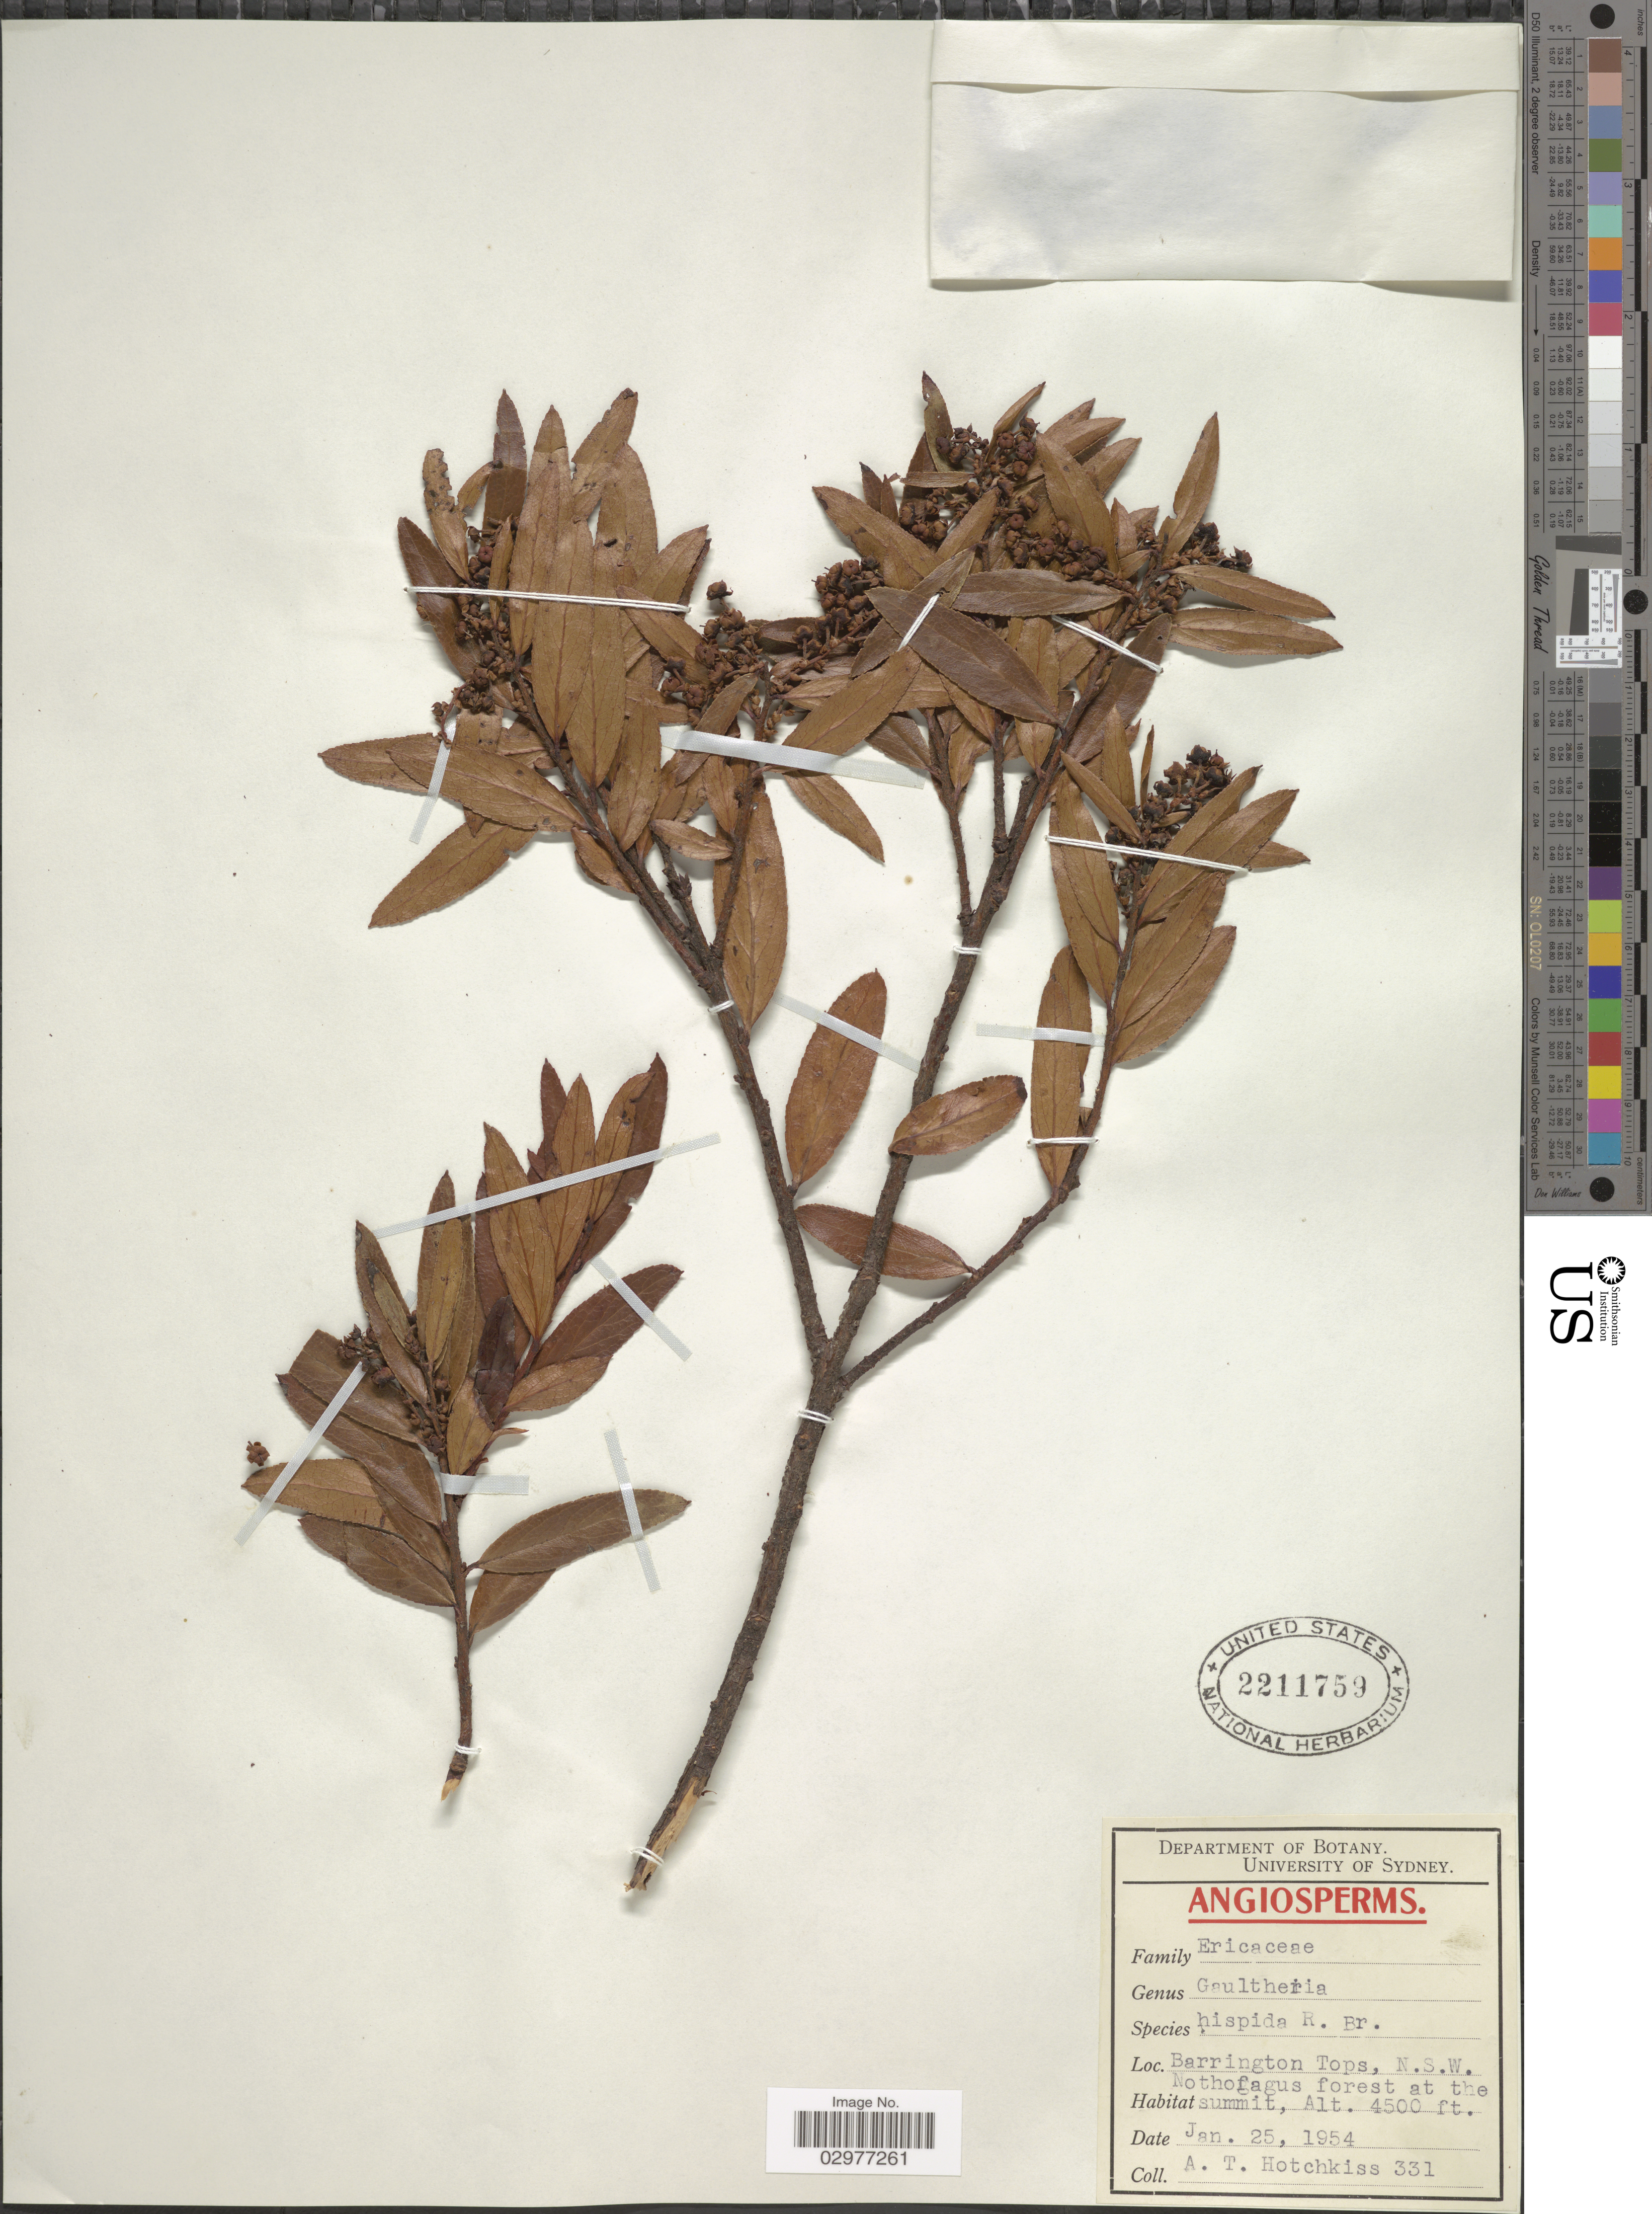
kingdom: Plantae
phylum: Tracheophyta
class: Magnoliopsida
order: Ericales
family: Ericaceae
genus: Gaultheria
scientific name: Gaultheria hispida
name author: R. Br.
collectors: A. Hotchkiss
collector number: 331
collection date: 1954-01-25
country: Australia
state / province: New South Wales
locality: Barrington Tops, Nothofagus forest at the summit.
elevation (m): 1372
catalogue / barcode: US 2211759